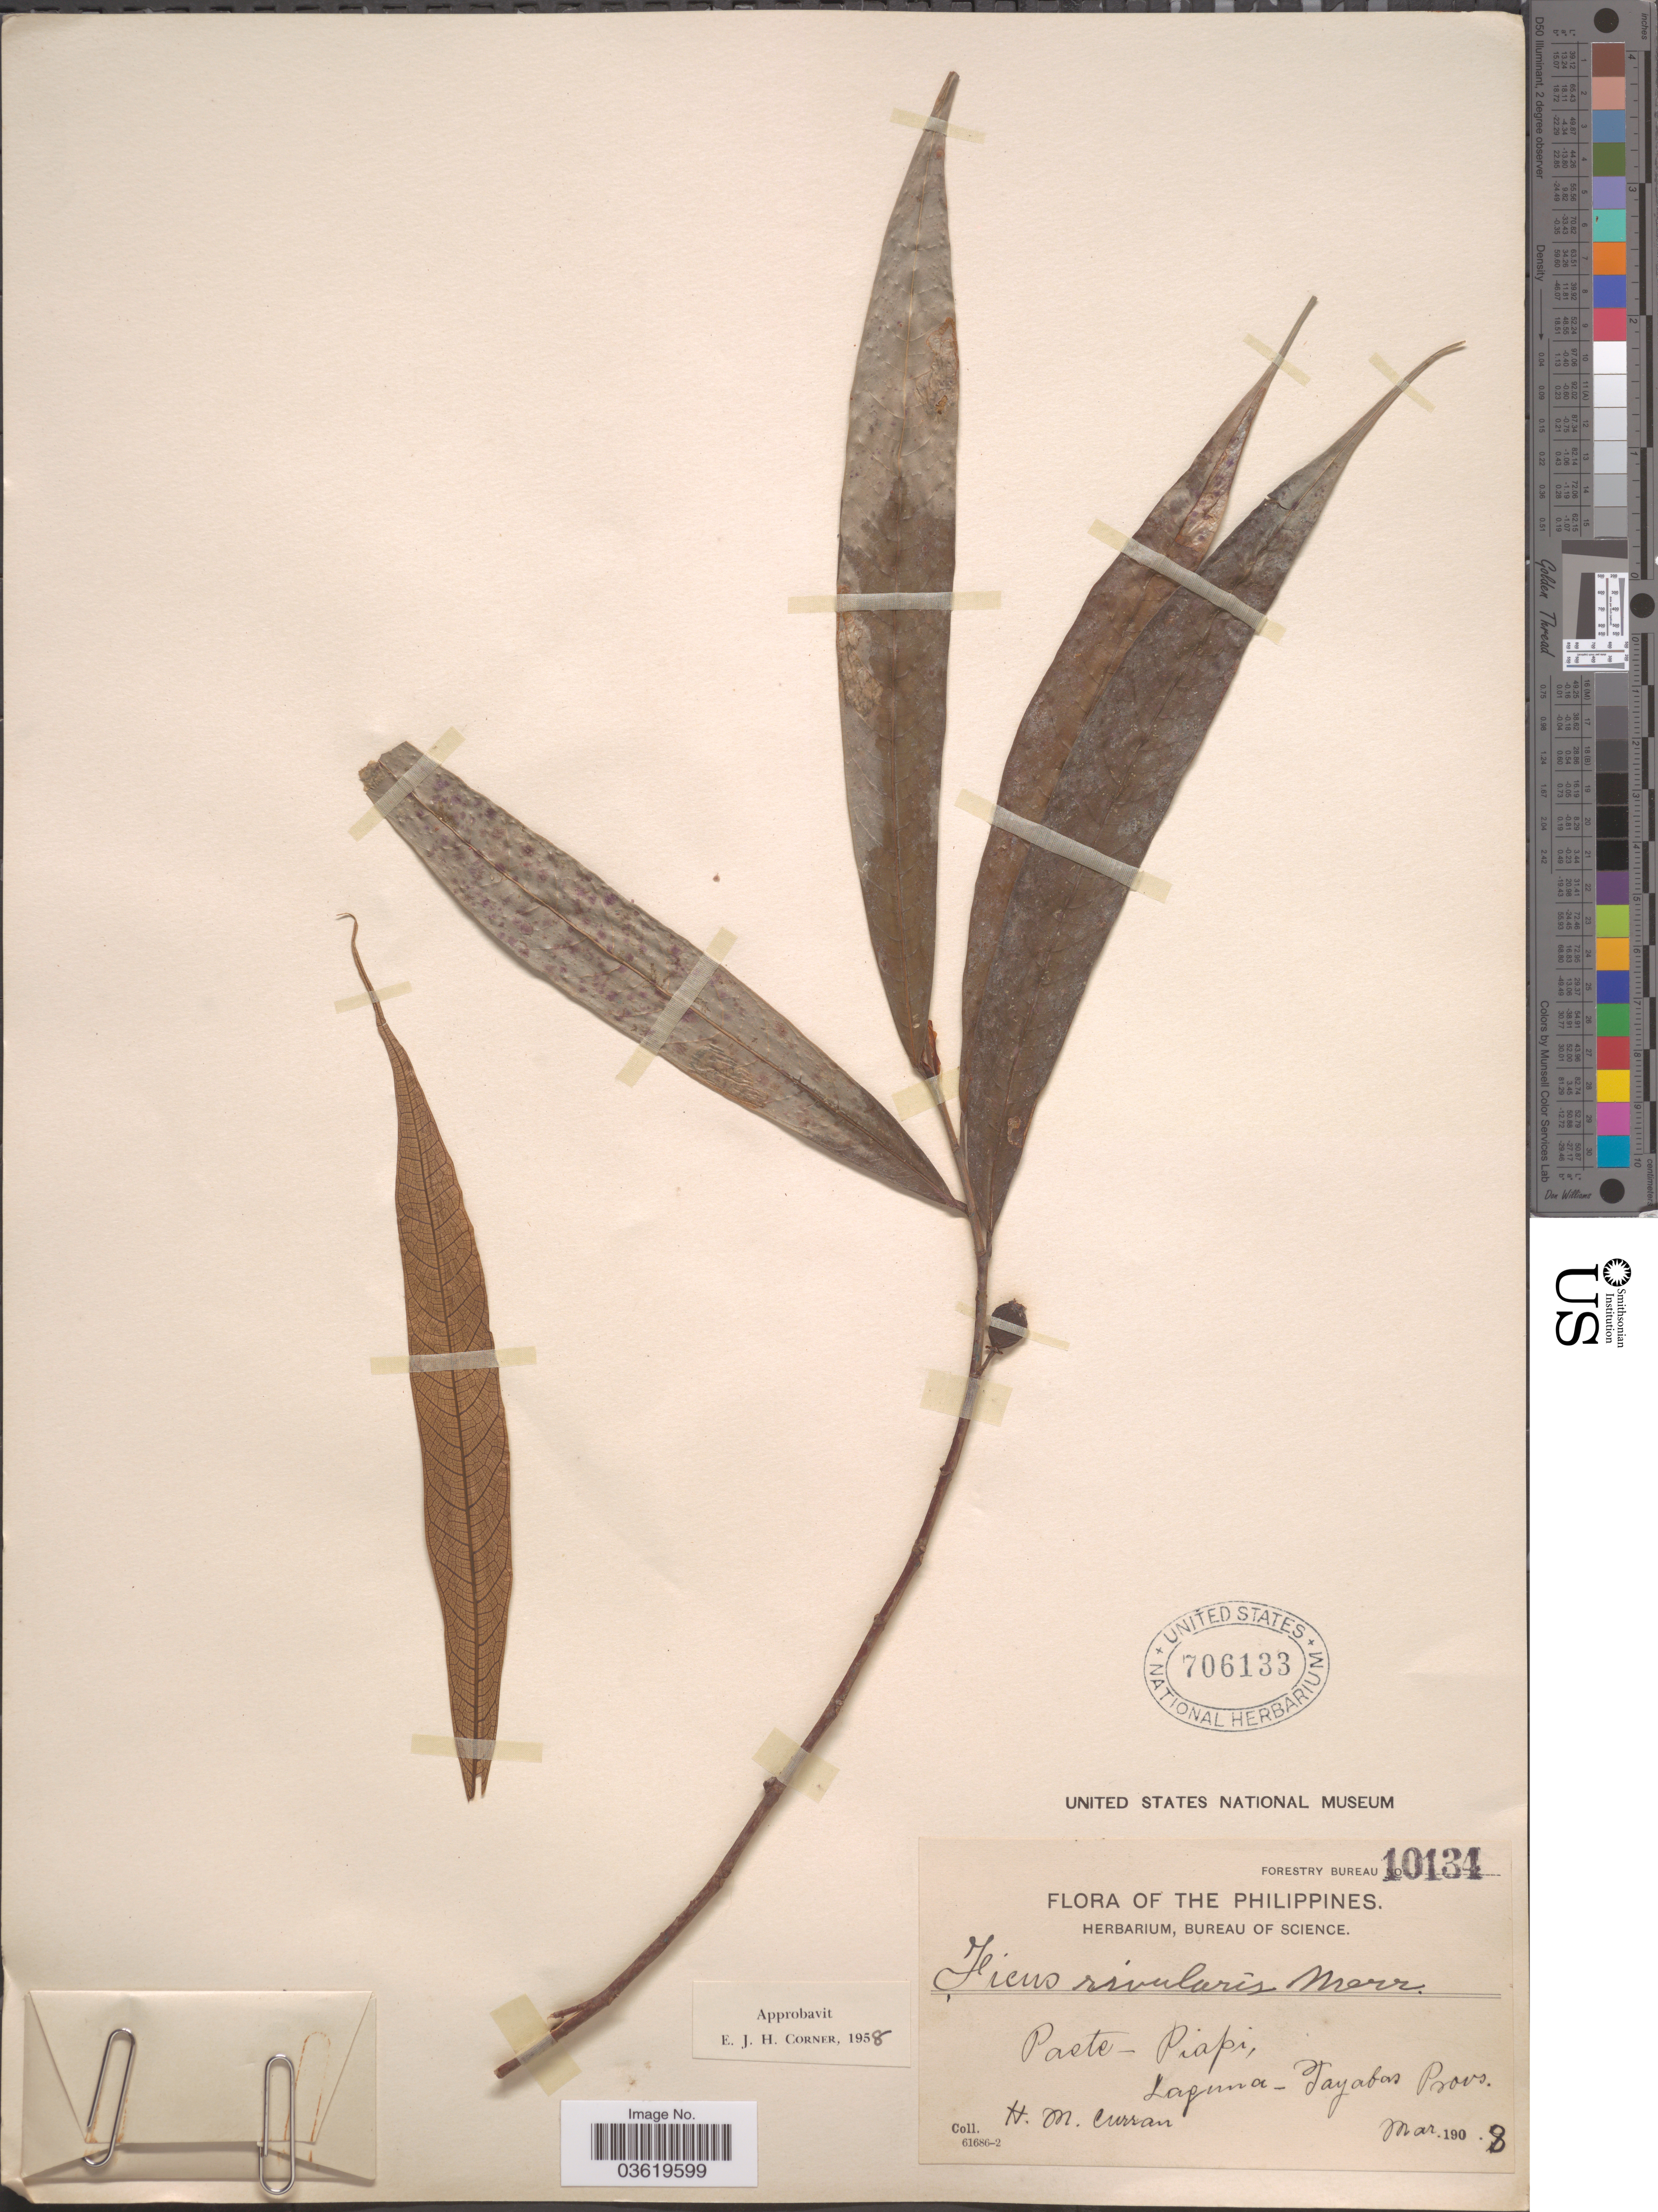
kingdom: Plantae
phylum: Tracheophyta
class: Magnoliopsida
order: Rosales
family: Moraceae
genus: Ficus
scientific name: Ficus rivularis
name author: Merr.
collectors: H. M. Curran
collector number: Forestry Bureau 10134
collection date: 1908-03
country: Philippines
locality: Paete-Piapi, Laguna- Tayabas Provs.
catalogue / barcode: US 706133